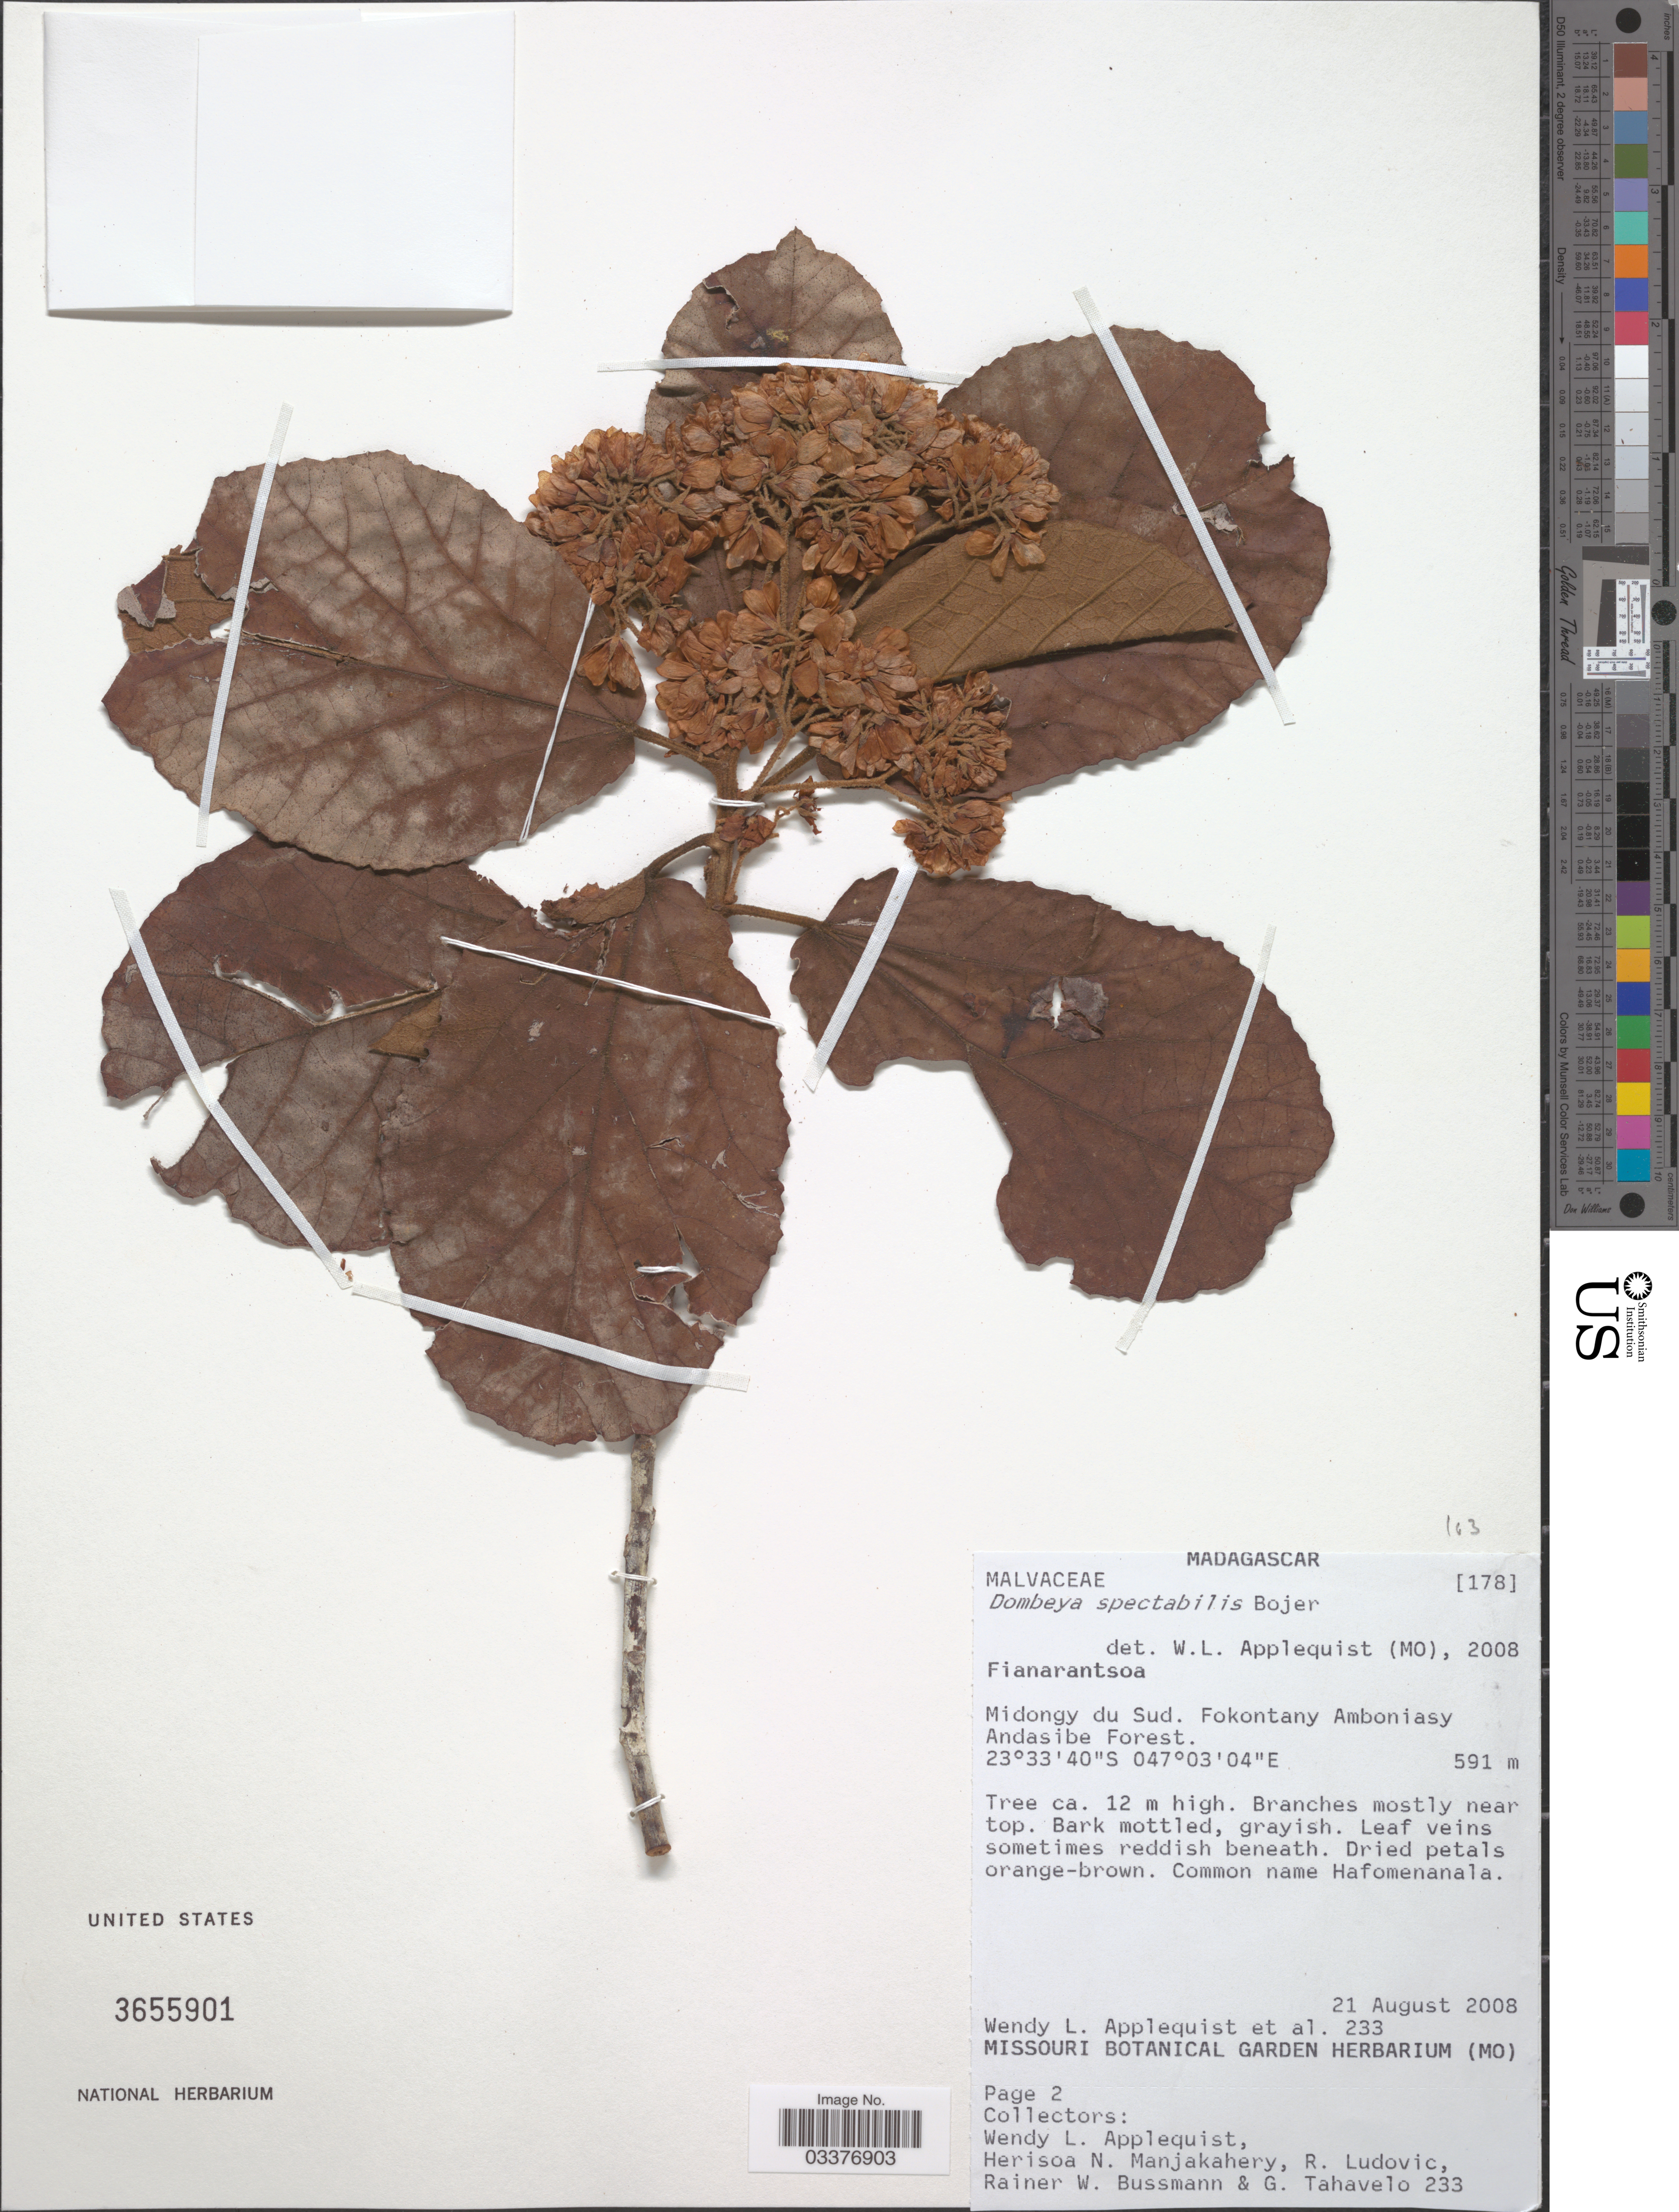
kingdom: Plantae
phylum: Tracheophyta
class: Magnoliopsida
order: Malvales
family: Malvaceae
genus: Dombeya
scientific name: Dombeya spectabilis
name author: Bojer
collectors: W. Applequist, H. N. Manjakahery, R. Ludovic, R. W. Bussmann & G. Tahavelo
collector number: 233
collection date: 2008-08-21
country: Madagascar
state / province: Atsimo-Atsinanana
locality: Midongy du Sud. Fokontany Amboniasy Andasibe Forest.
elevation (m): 591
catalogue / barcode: US 3655901